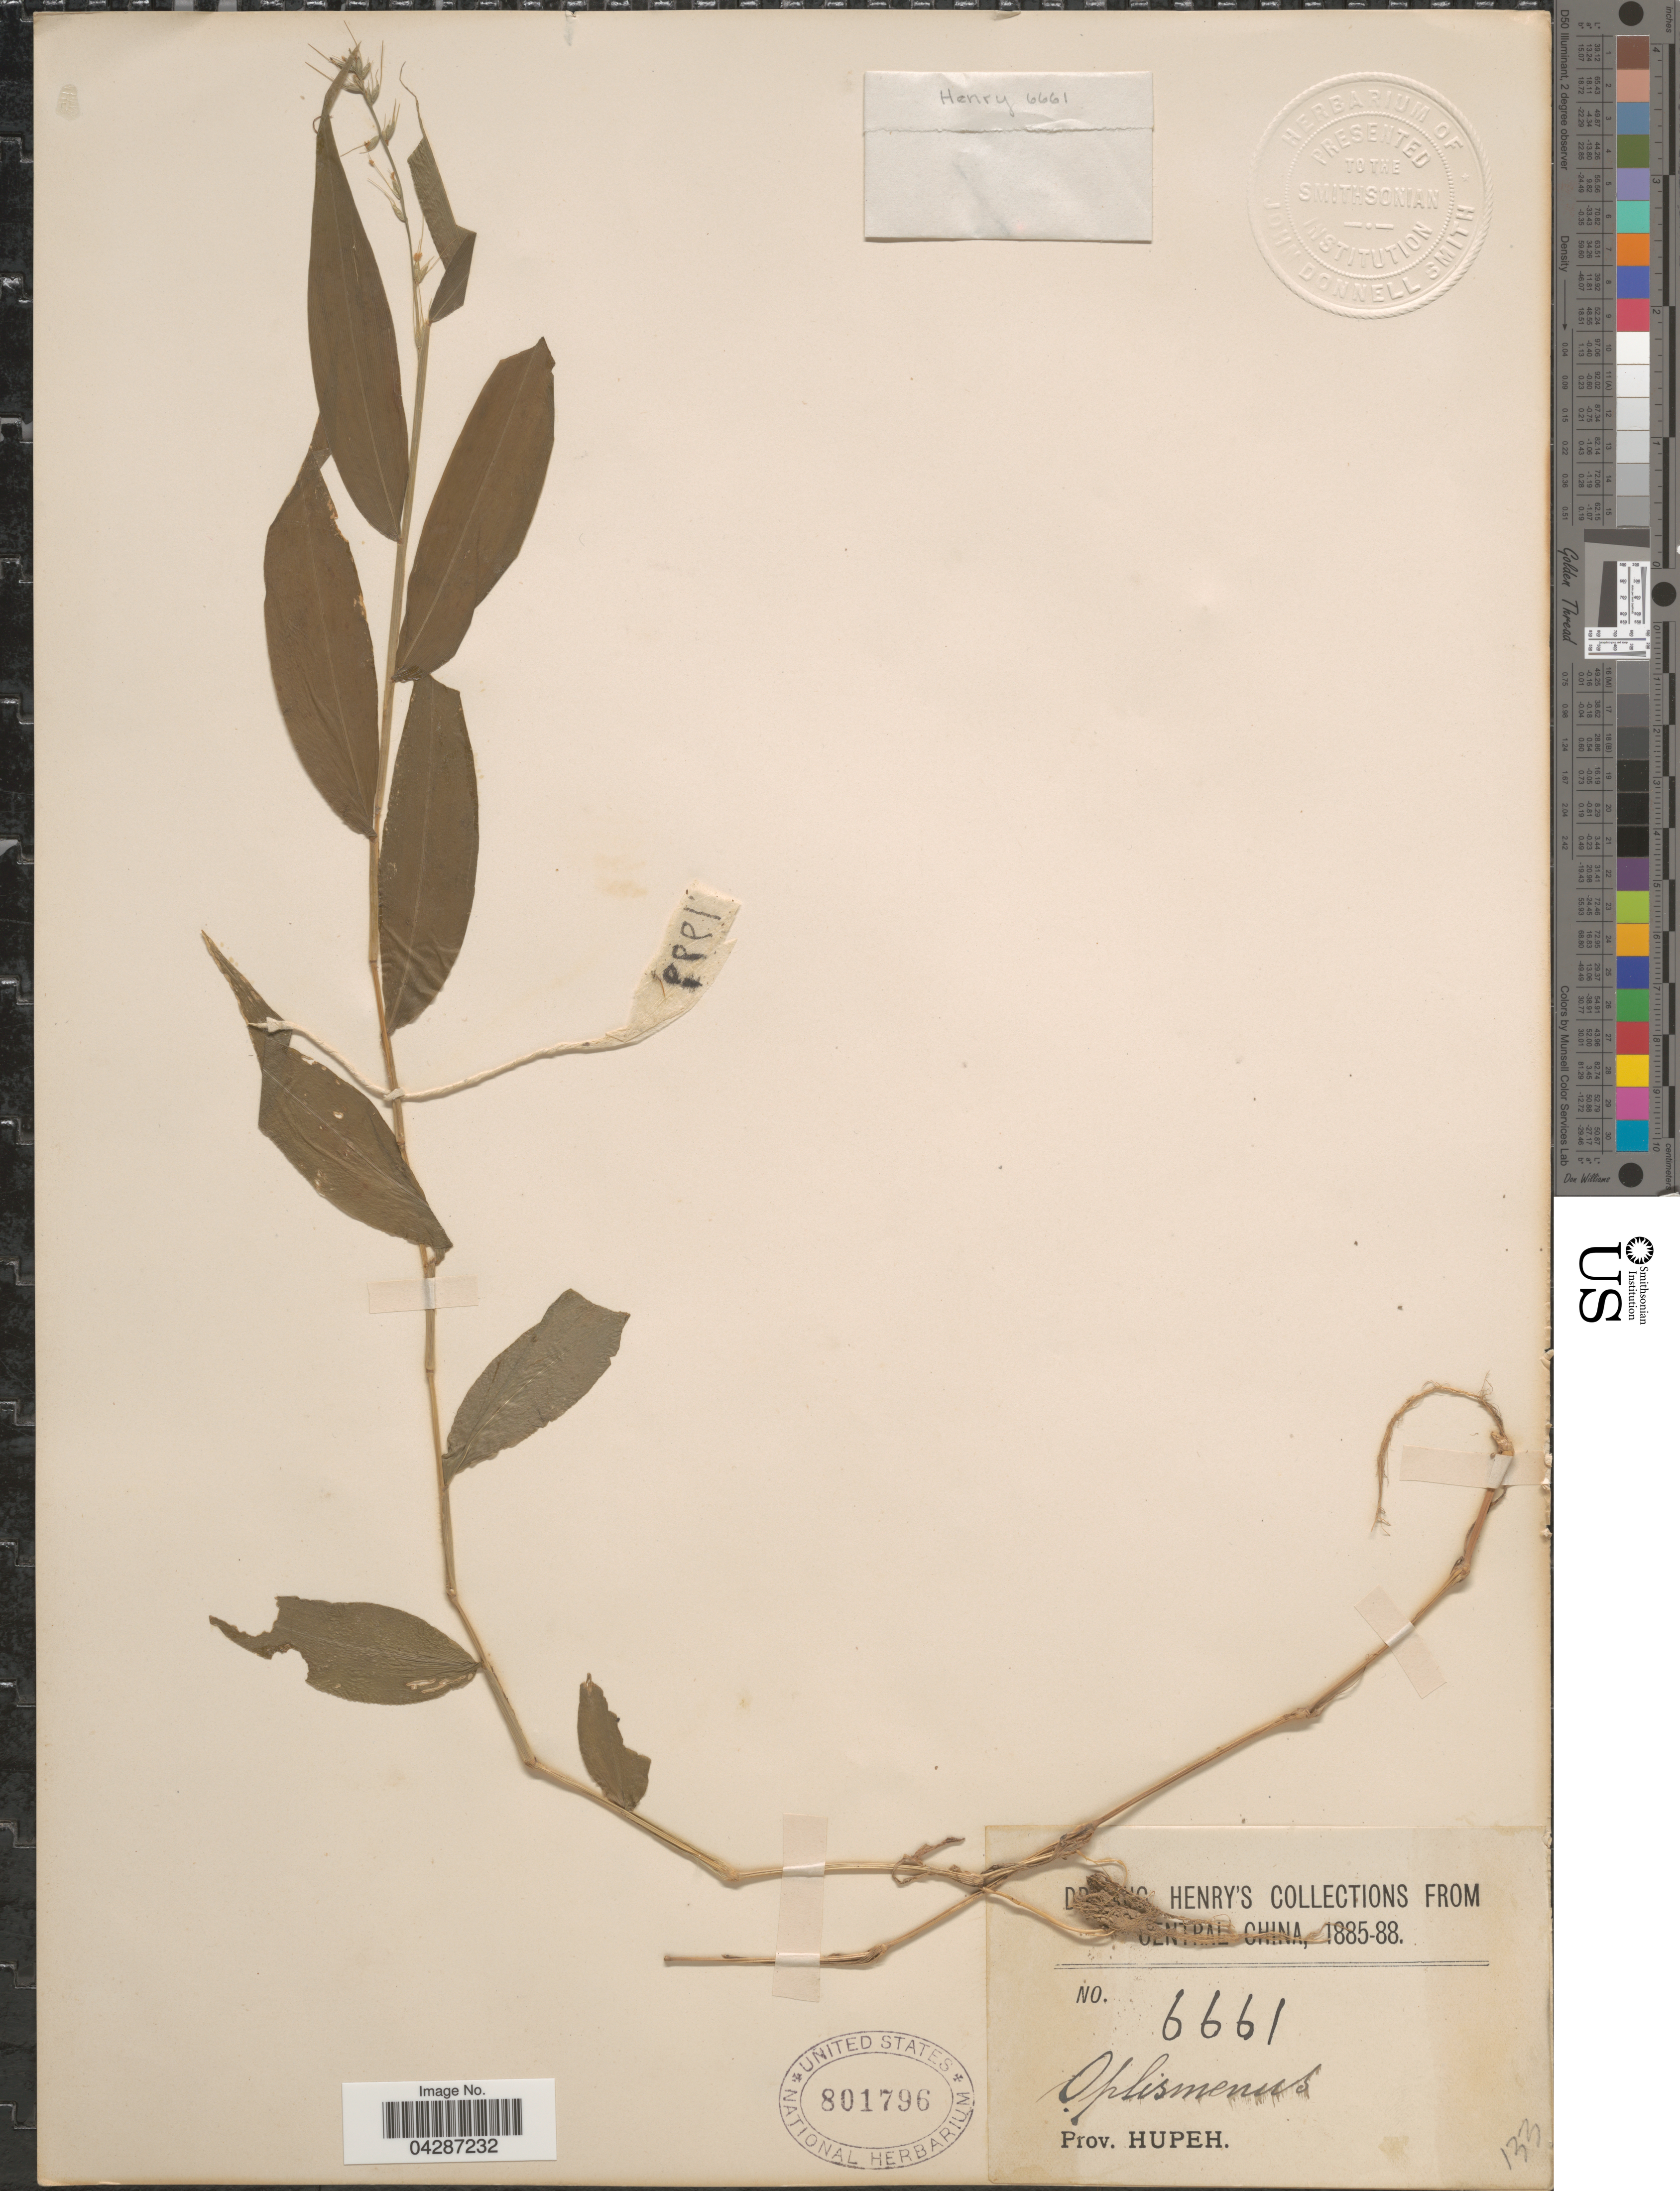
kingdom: Plantae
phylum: Tracheophyta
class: Liliopsida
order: Poales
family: Poaceae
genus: Oplismenus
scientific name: Oplismenus undulatifolius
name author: (Ard.) P. Beauv.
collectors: -. Henry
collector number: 6661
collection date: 1885/1888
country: China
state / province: Hubei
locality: Central China. Prov. Hupeh.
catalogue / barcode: US 801796